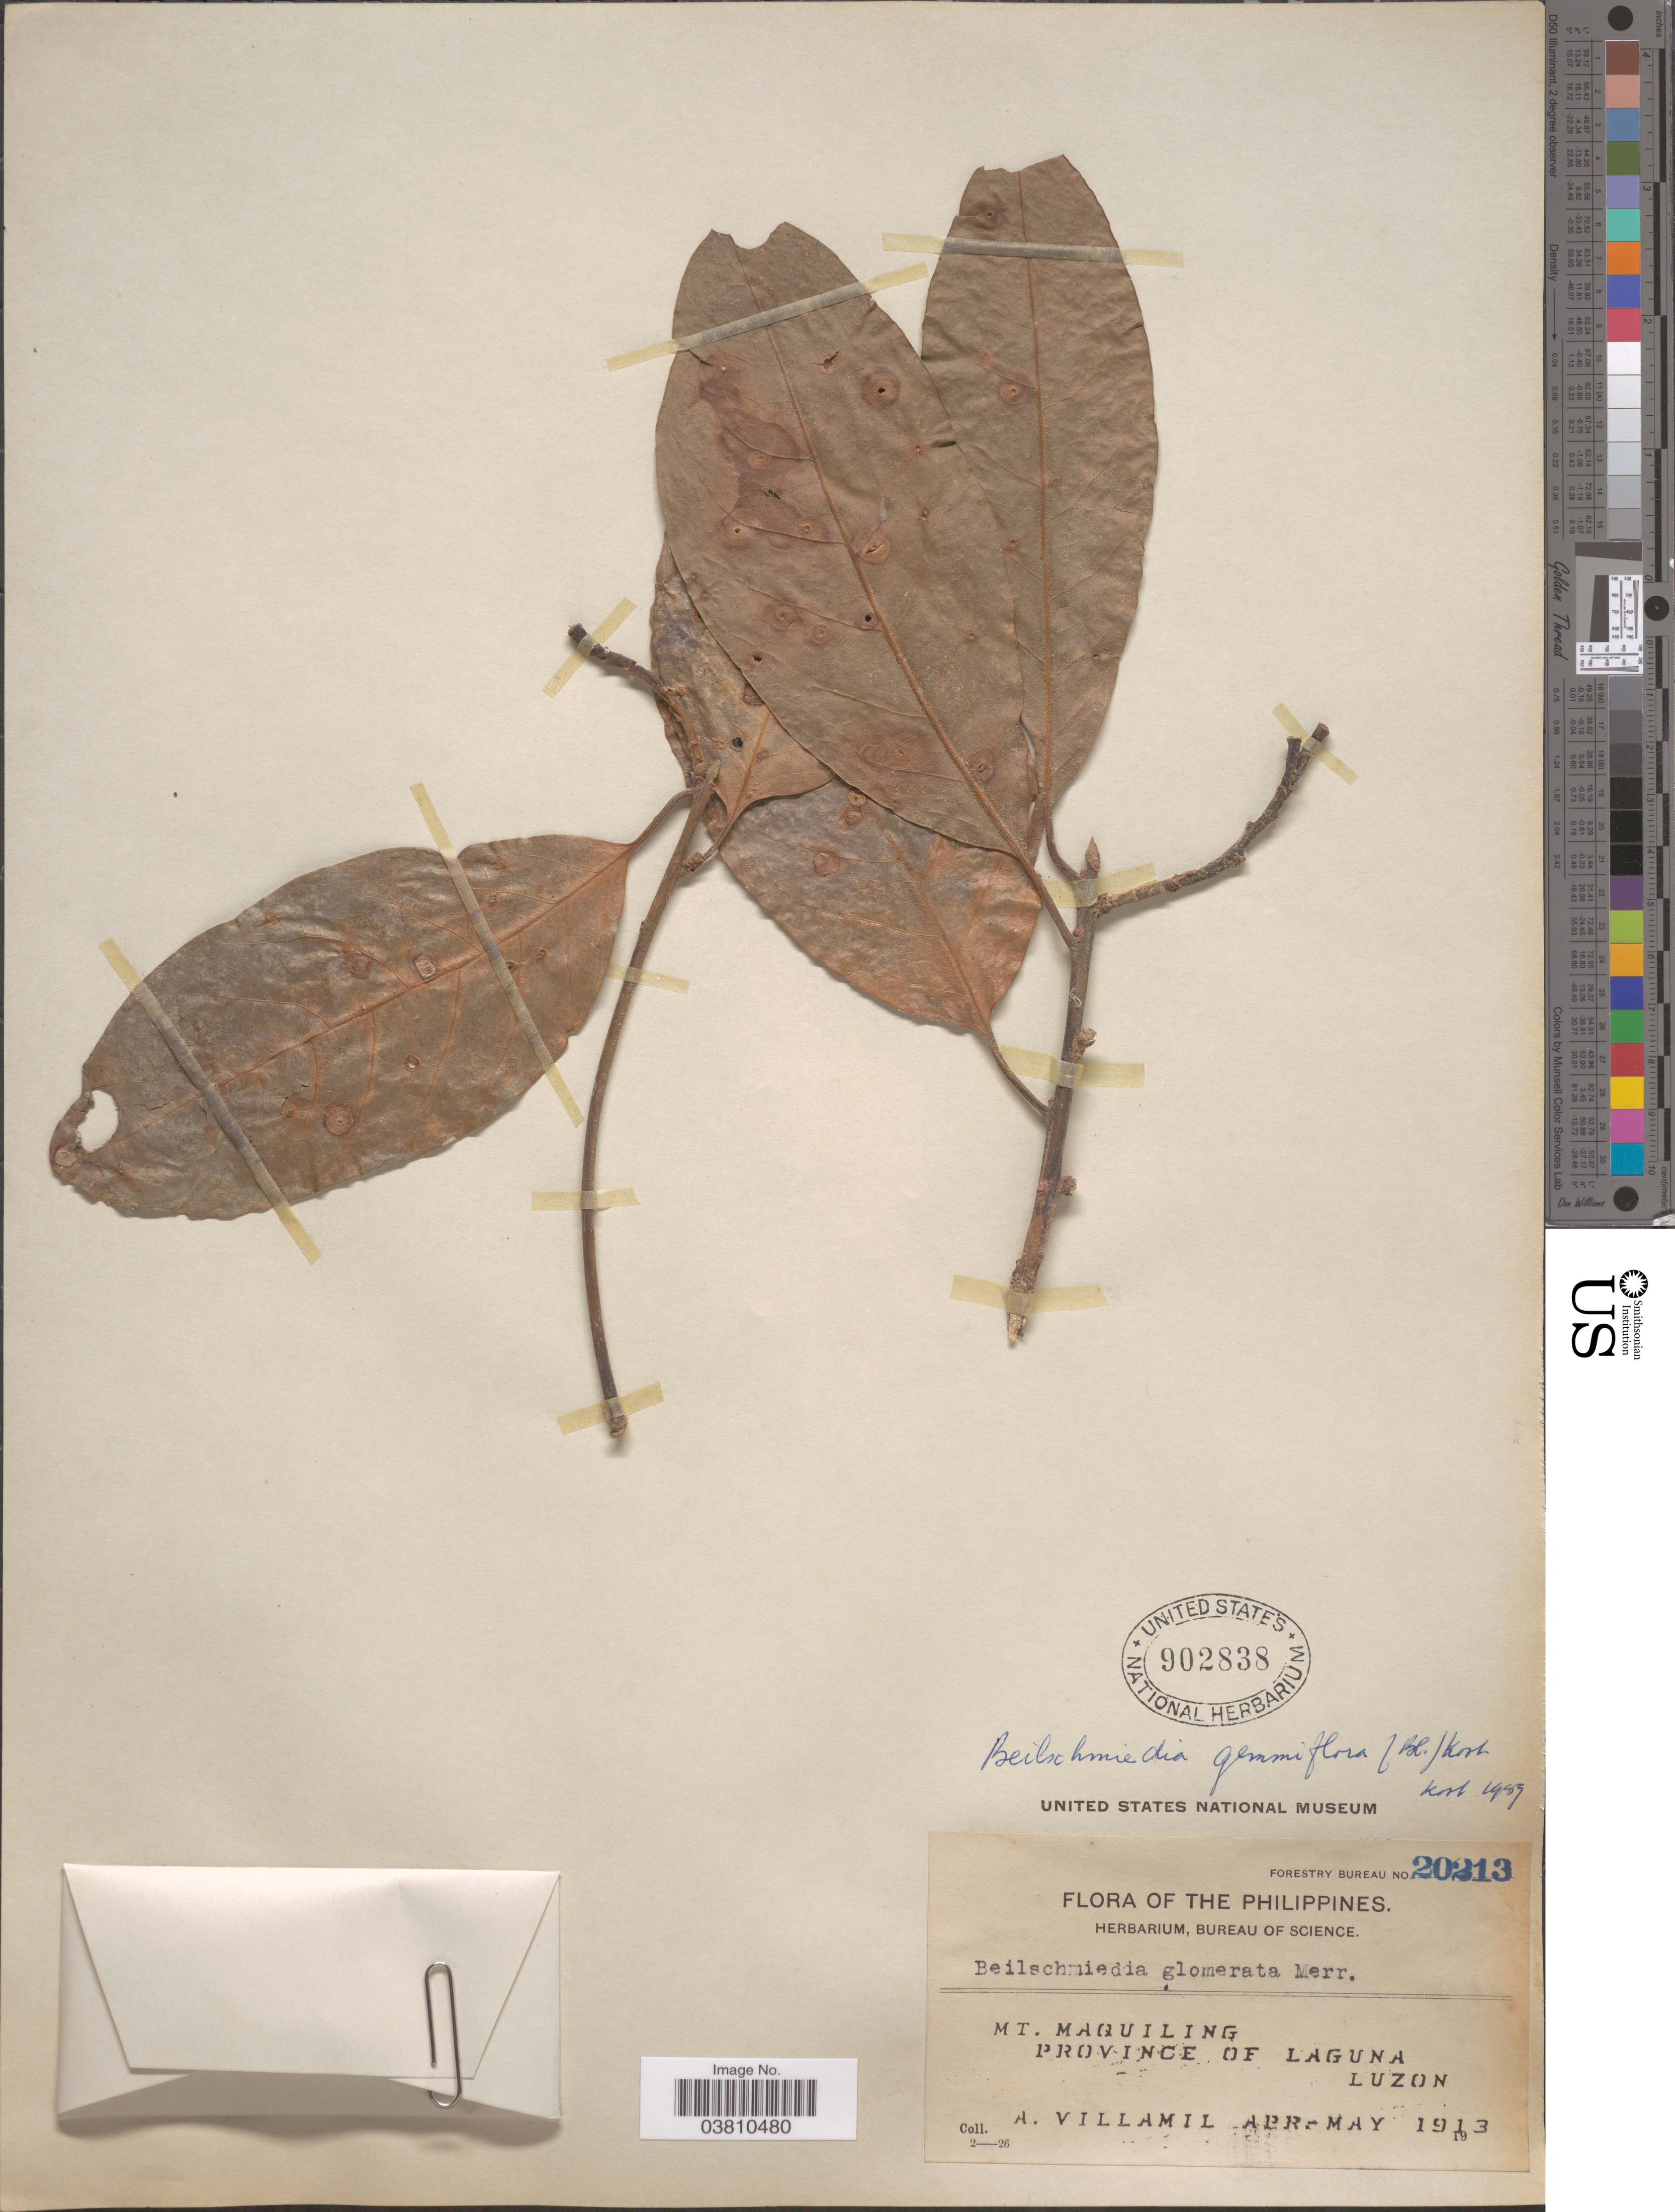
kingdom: Plantae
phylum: Tracheophyta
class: Magnoliopsida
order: Laurales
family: Lauraceae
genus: Beilschmiedia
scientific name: Beilschmiedia glomerata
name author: Merr.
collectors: A. Villamil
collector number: Forestry Bureau 20213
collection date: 1913-04/1913-05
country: Philippines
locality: Mt. Maquiling, Province of Laguna, Luzon.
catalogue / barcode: US 902838